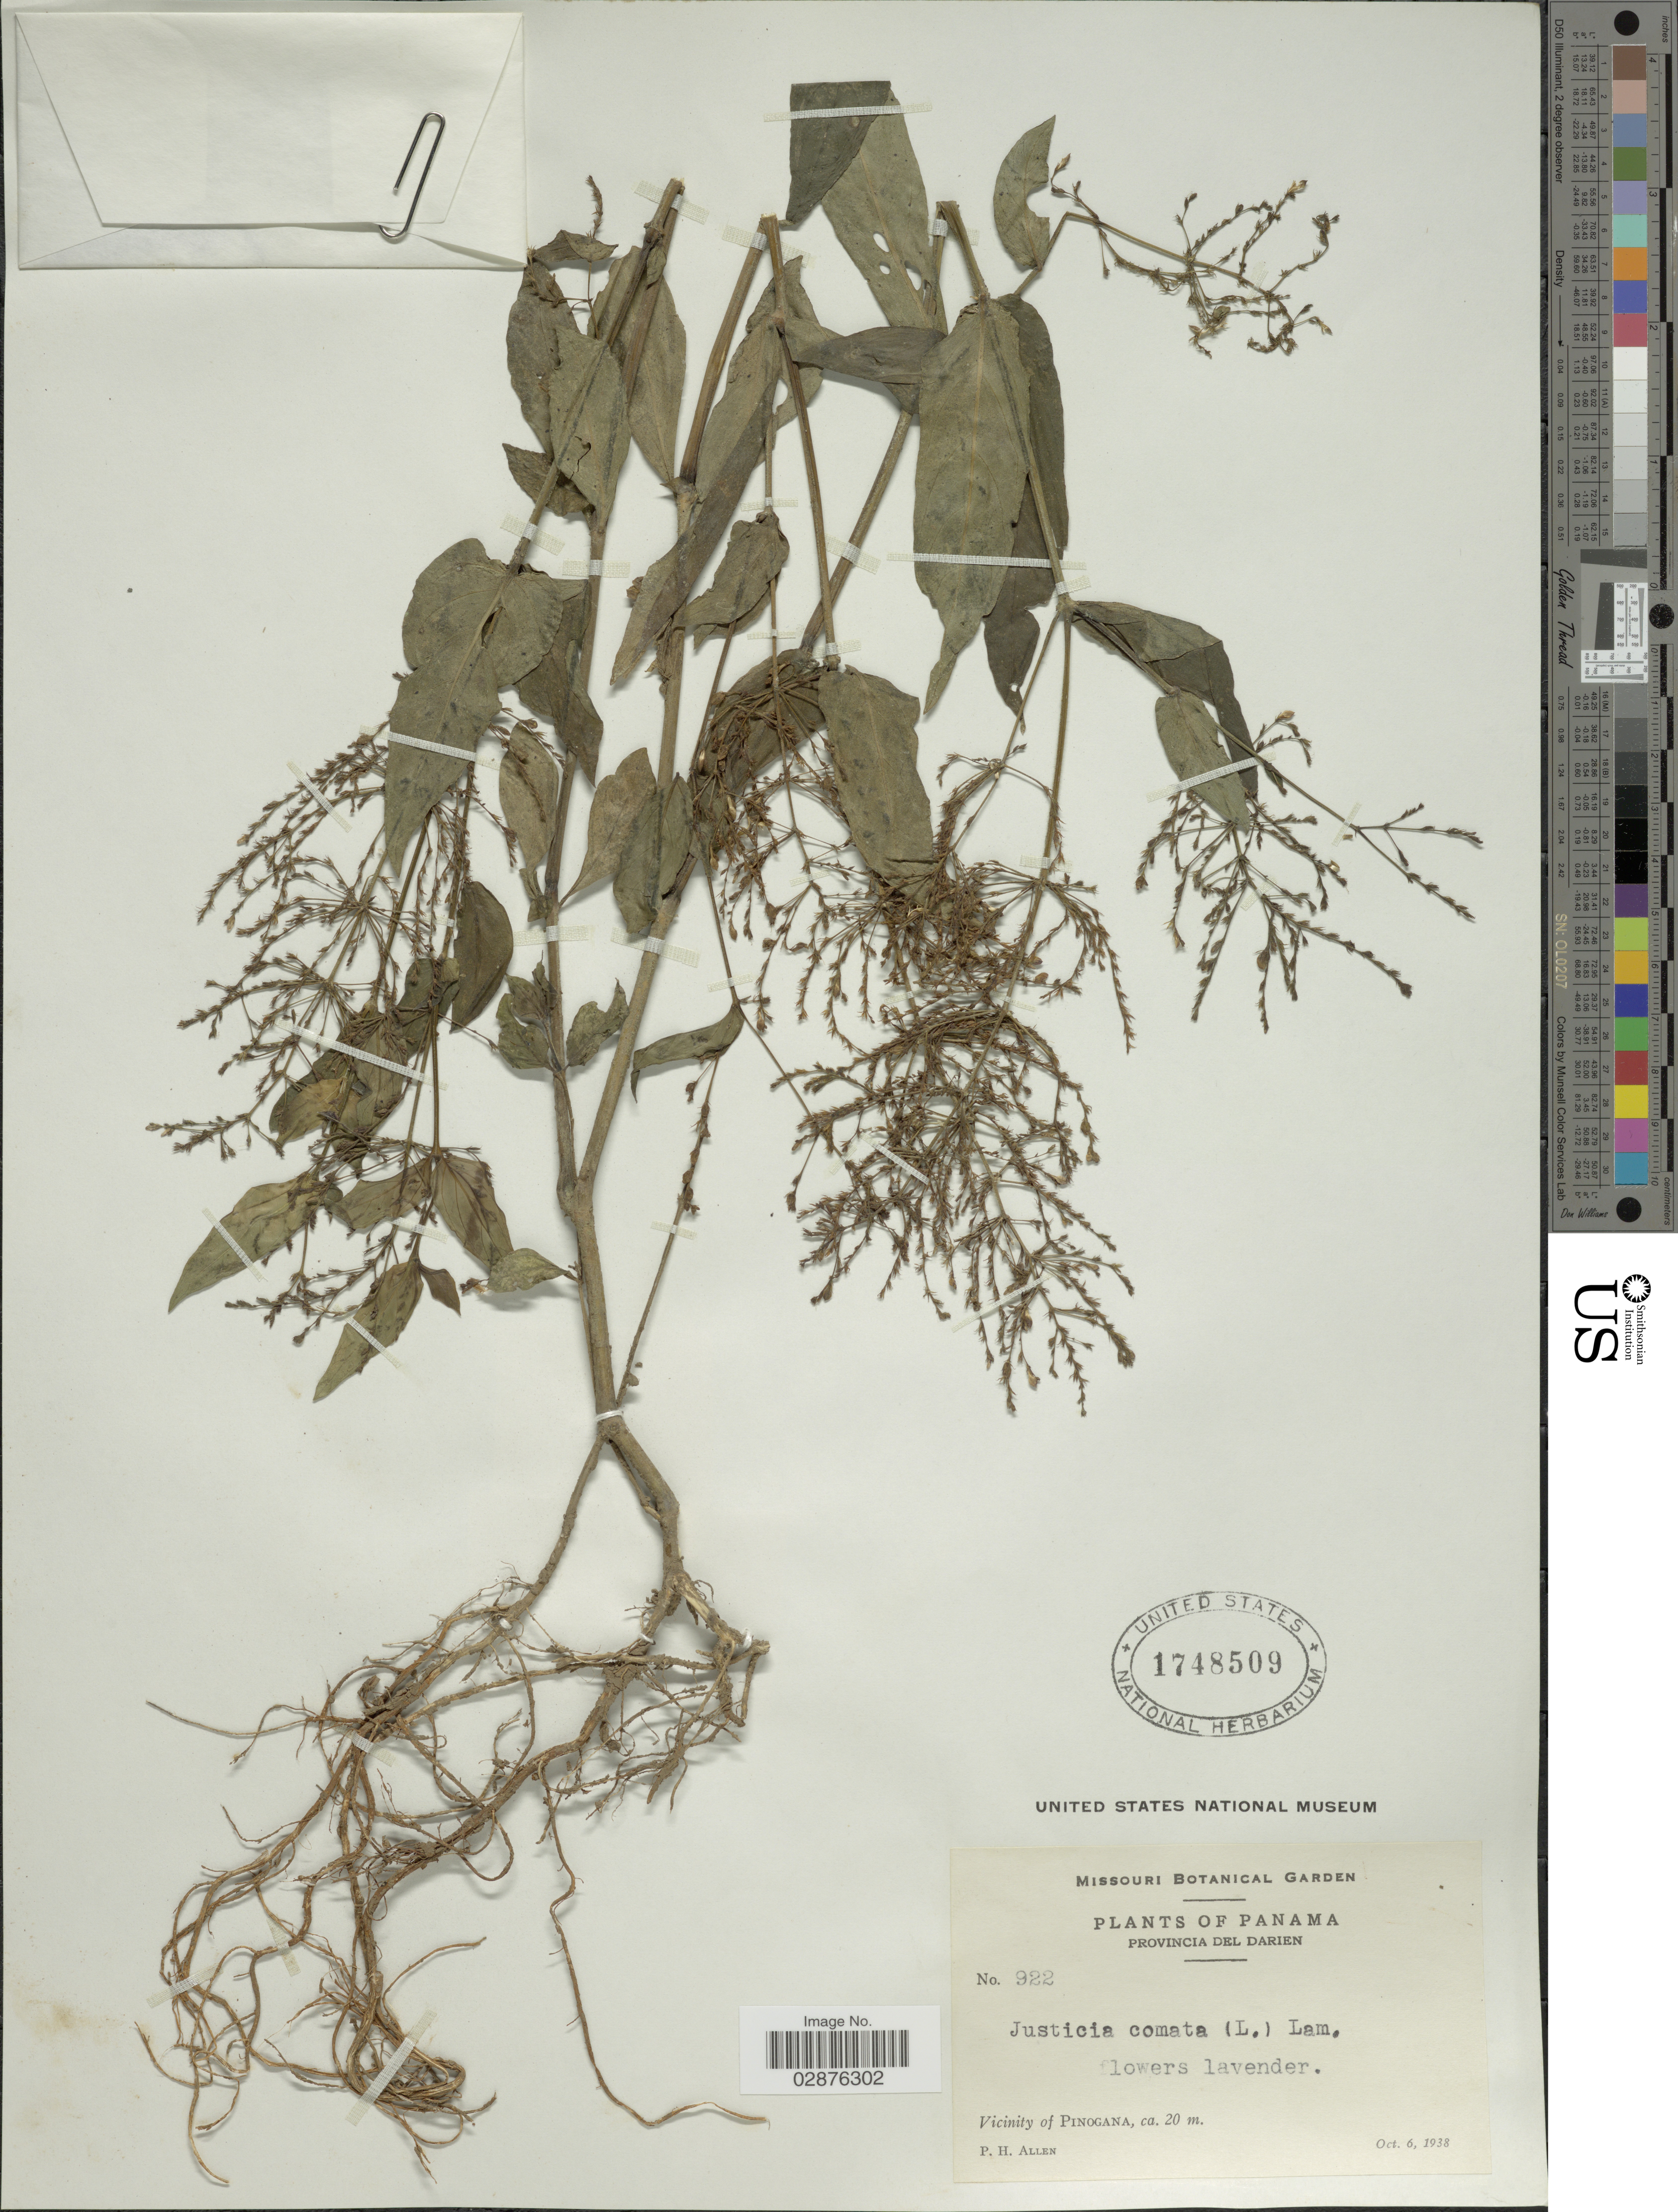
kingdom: Plantae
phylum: Tracheophyta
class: Magnoliopsida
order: Lamiales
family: Acanthaceae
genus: Justicia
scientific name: Justicia comata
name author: (L.) Lam.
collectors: P. H. Allen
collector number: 922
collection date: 1938-10-06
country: Panama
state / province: Darién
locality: Vicinity of Pinogana.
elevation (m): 20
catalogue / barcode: US 1748509